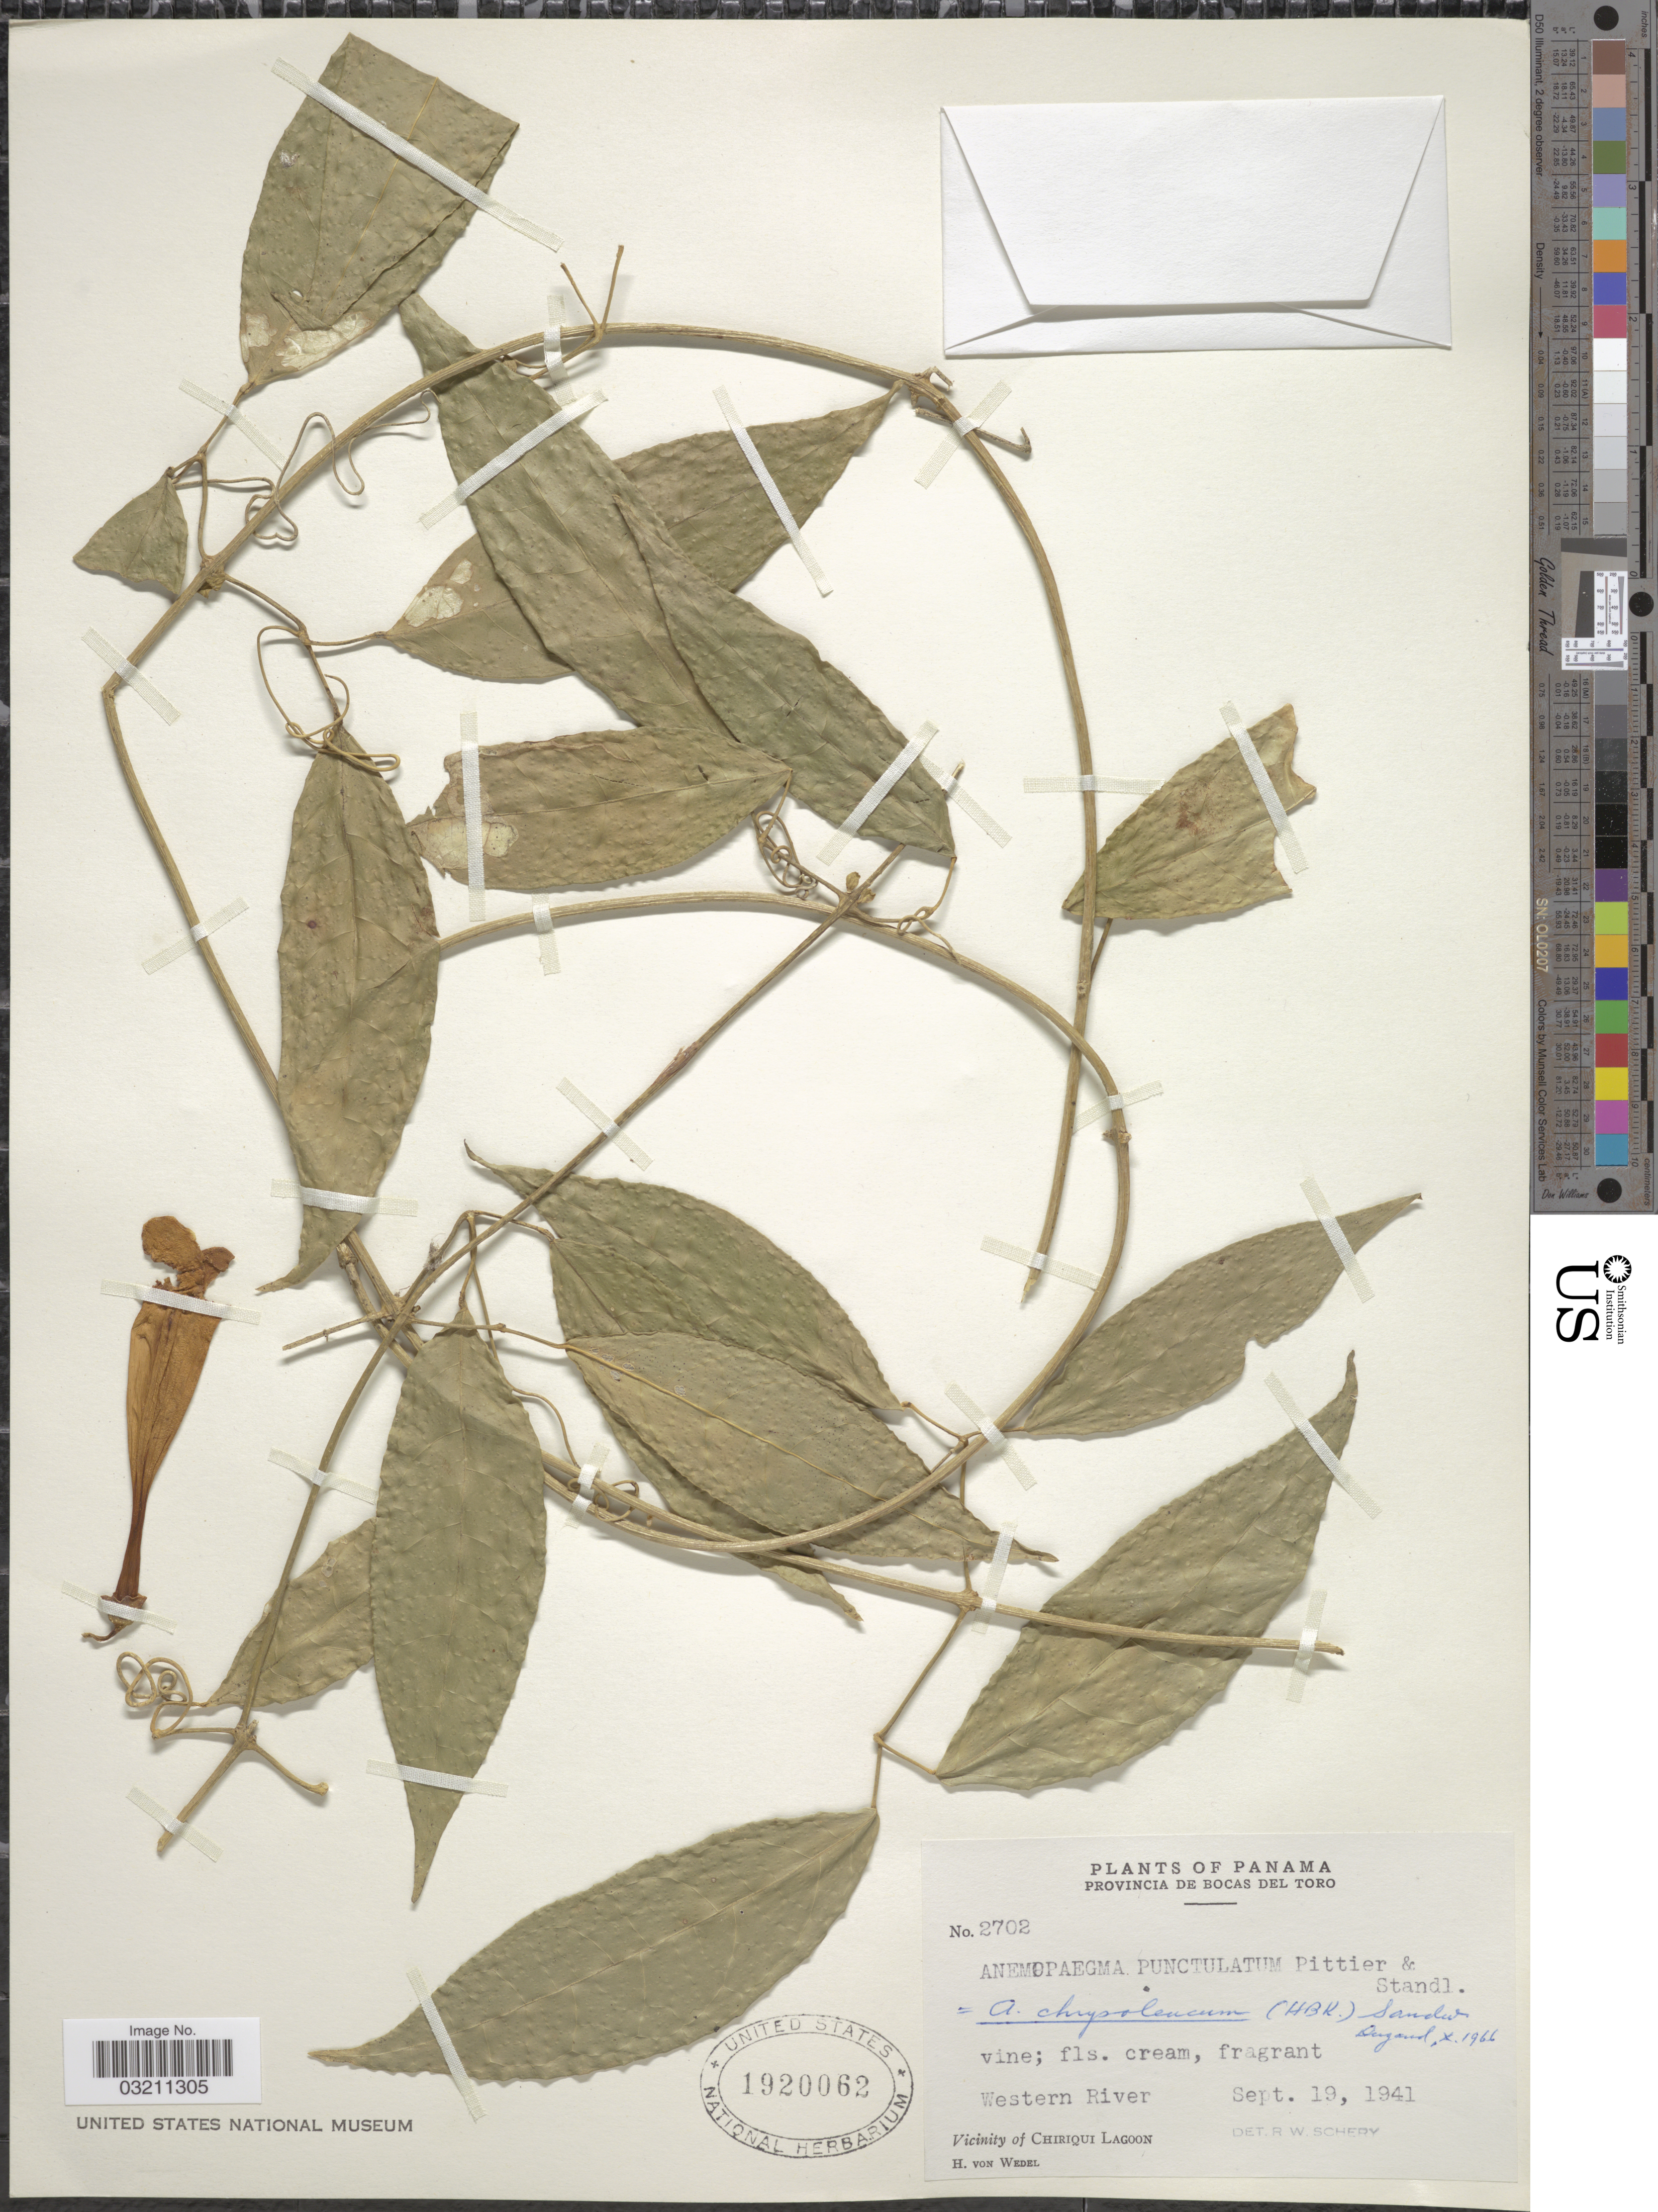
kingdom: Plantae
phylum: Tracheophyta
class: Magnoliopsida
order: Lamiales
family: Bignoniaceae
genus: Anemopaegma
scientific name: Anemopaegma chrysoleucum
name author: (Kunth) Sandwith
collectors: H. von Wedel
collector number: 2702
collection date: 1941-09-19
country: Panama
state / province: Bocas del Toro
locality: Western River. Vicinity of Chiriqui Lagoon.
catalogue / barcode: US 1920062